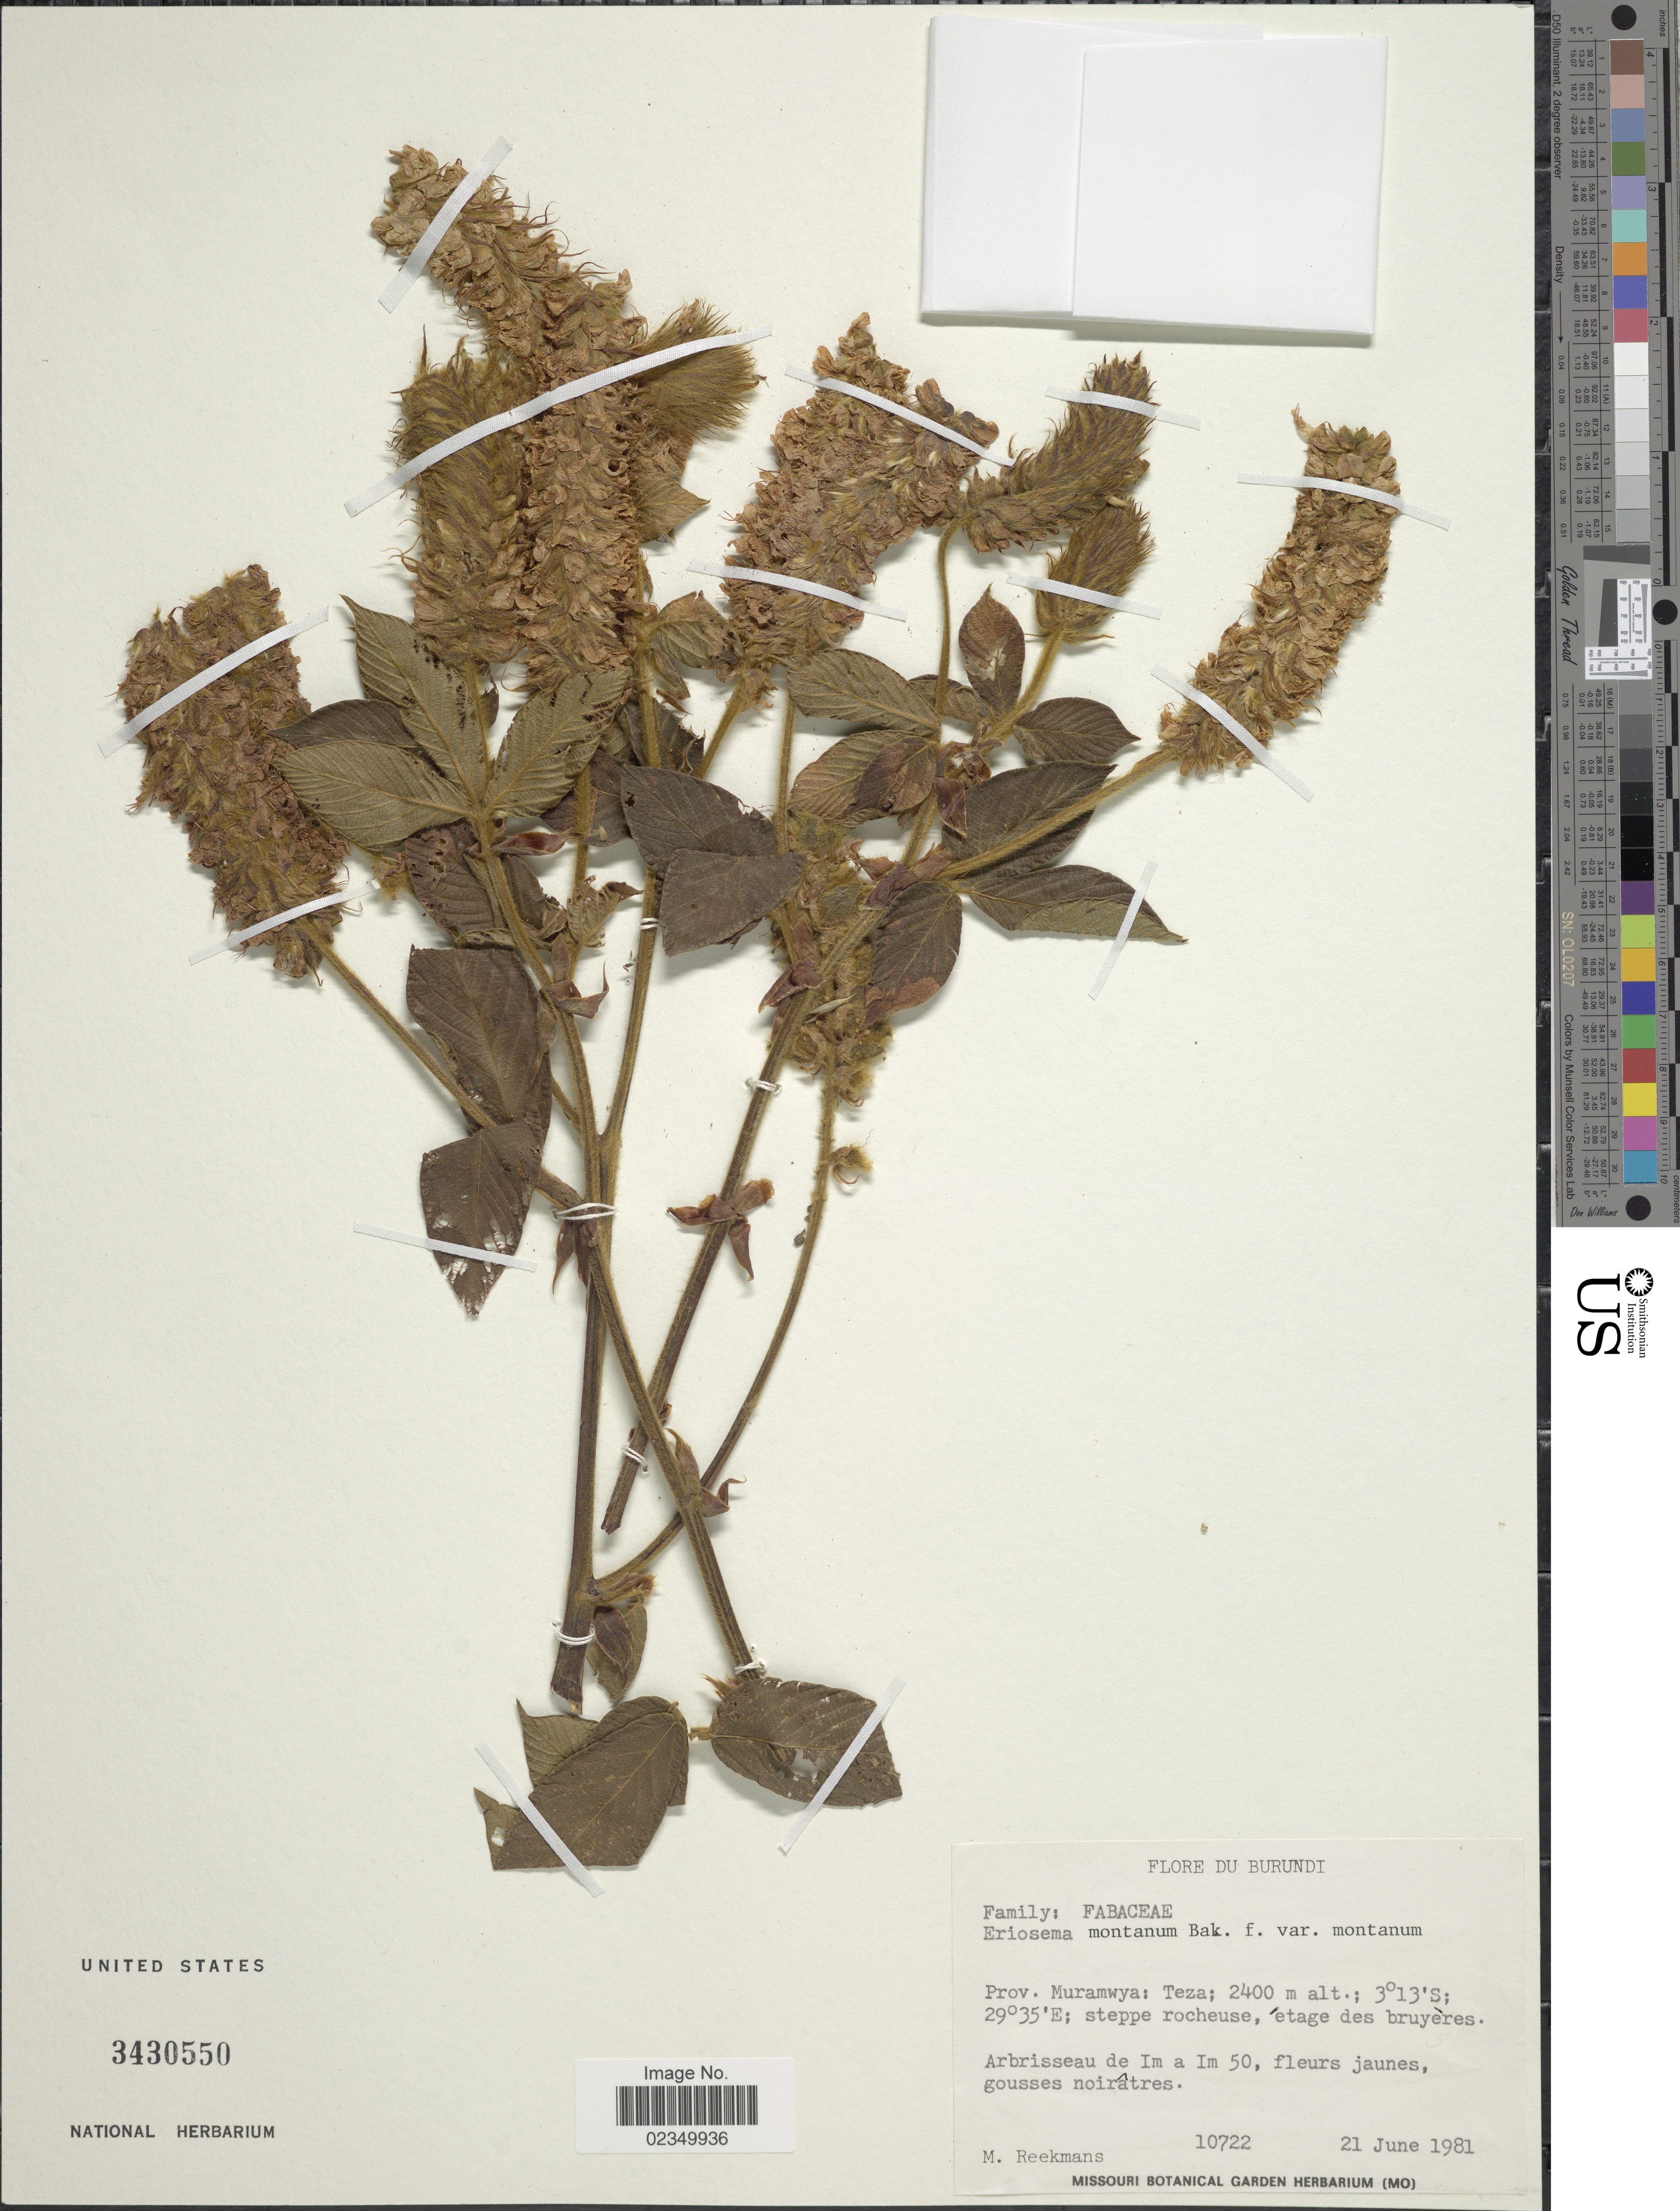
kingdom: Plantae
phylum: Tracheophyta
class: Magnoliopsida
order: Fabales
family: Fabaceae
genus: Eriosema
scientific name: Eriosema montanum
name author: Baker f.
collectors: M. Reekmans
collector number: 10722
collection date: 1981-06-21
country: Burundi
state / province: Muramvya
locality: Du Burundi, Prov. Muramwya: Teza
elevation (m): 2400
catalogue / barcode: US 3430550